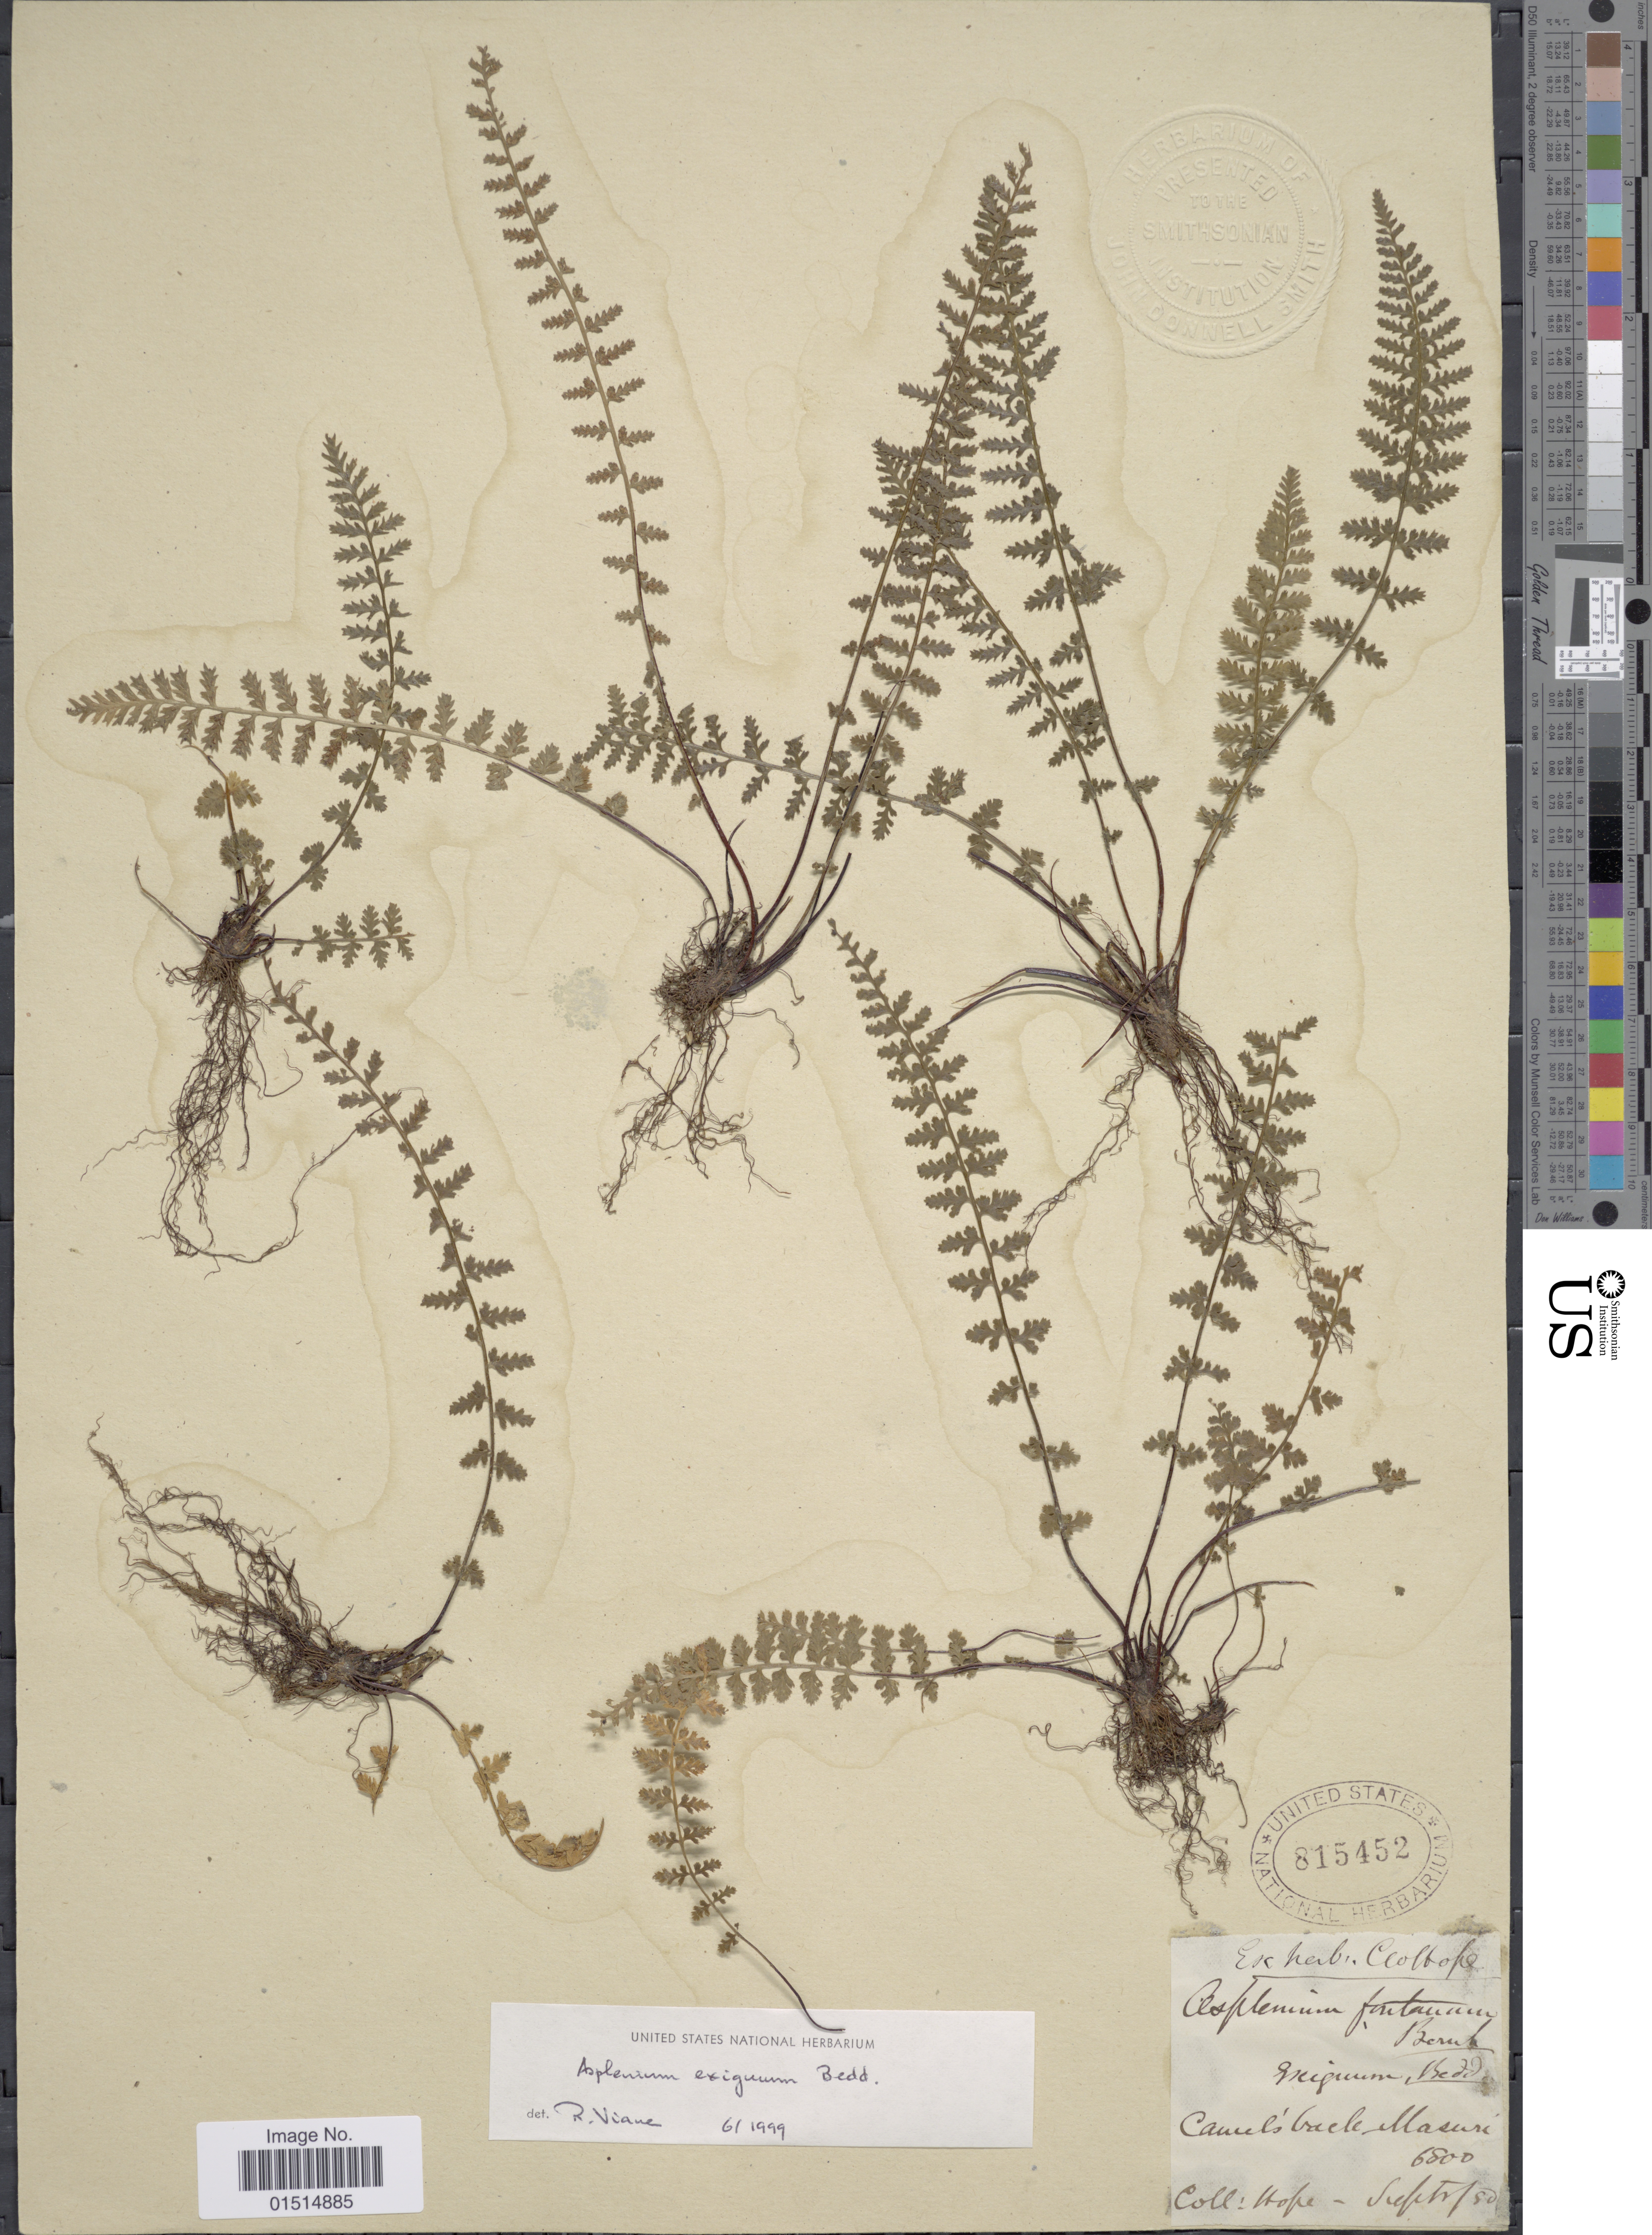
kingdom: Plantae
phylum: Tracheophyta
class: Polypodiopsida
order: Polypodiales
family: Aspleniaceae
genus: Asplenium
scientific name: Asplenium fontanum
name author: (L.) Bernh.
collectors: Hope, W.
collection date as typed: Transcribed d/m/y: /8/50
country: India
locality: Camels' back Masuri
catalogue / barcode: US 815452